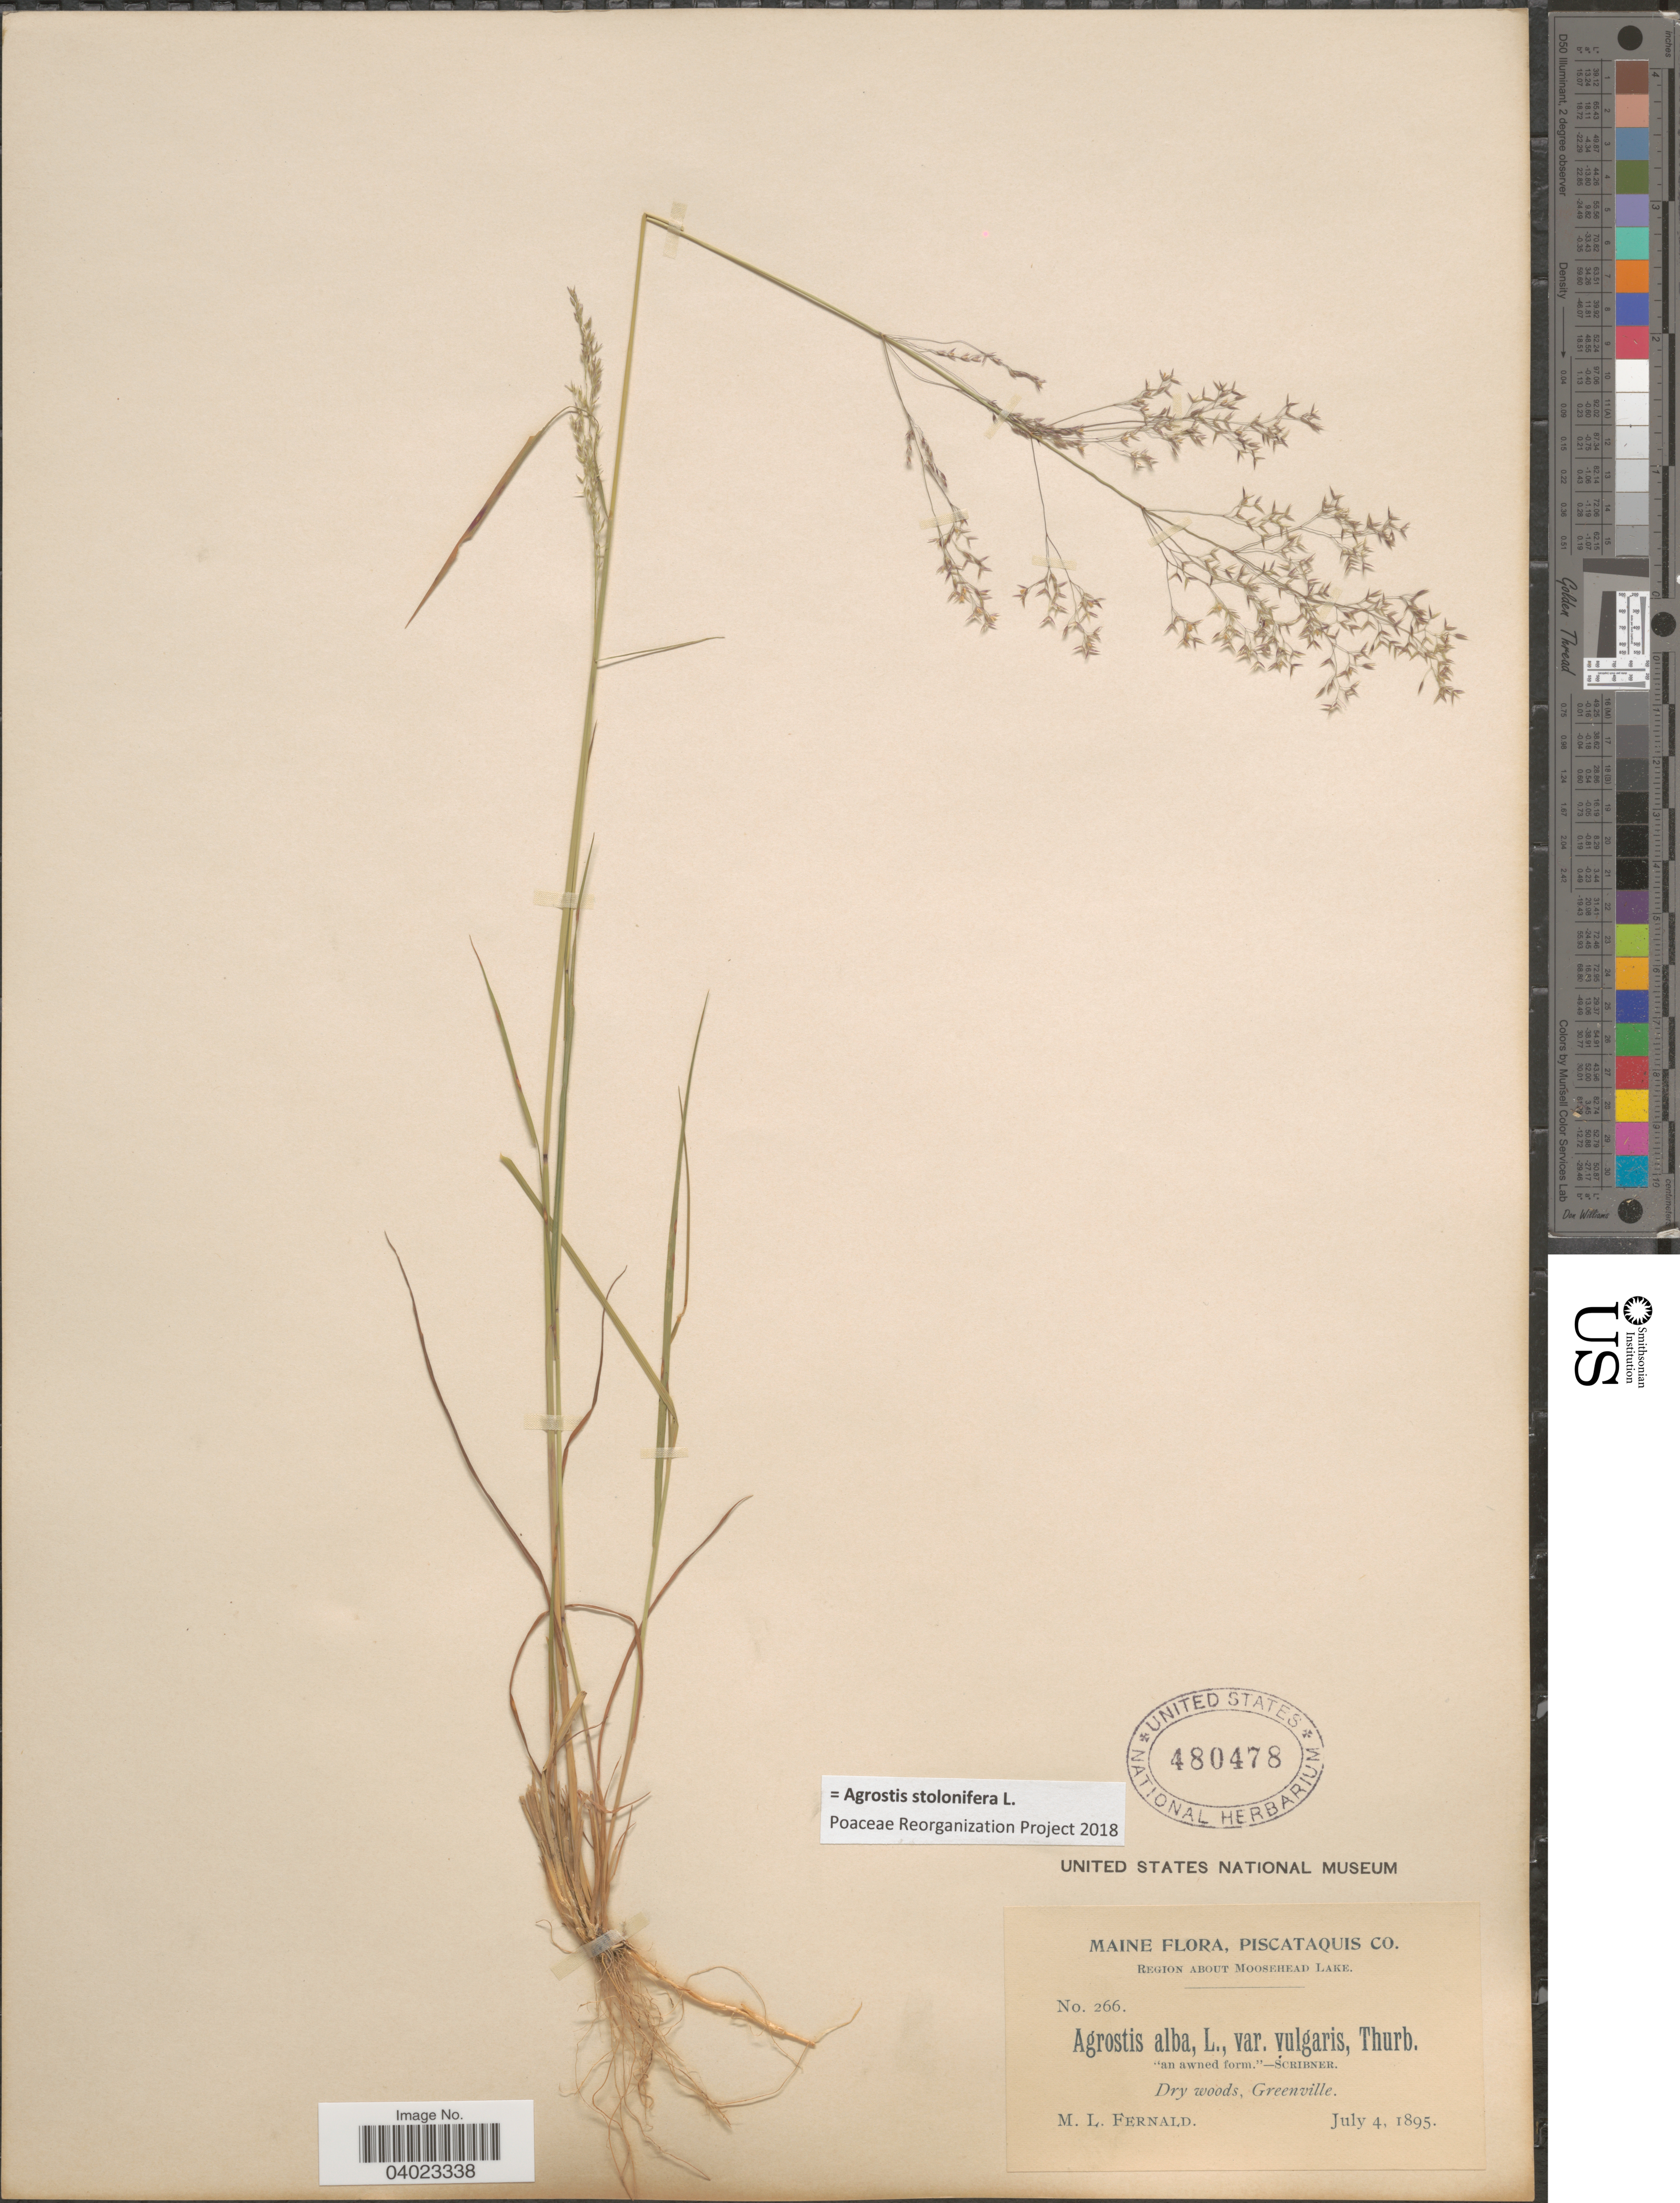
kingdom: Plantae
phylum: Tracheophyta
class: Liliopsida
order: Poales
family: Poaceae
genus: Agrostis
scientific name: Agrostis stolonifera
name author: L.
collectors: M. L. Fernald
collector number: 266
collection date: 1895-07-04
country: United States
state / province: Maine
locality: Piscataquis Co. Region about Moosehead Lake. Greenville.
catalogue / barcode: US 480478